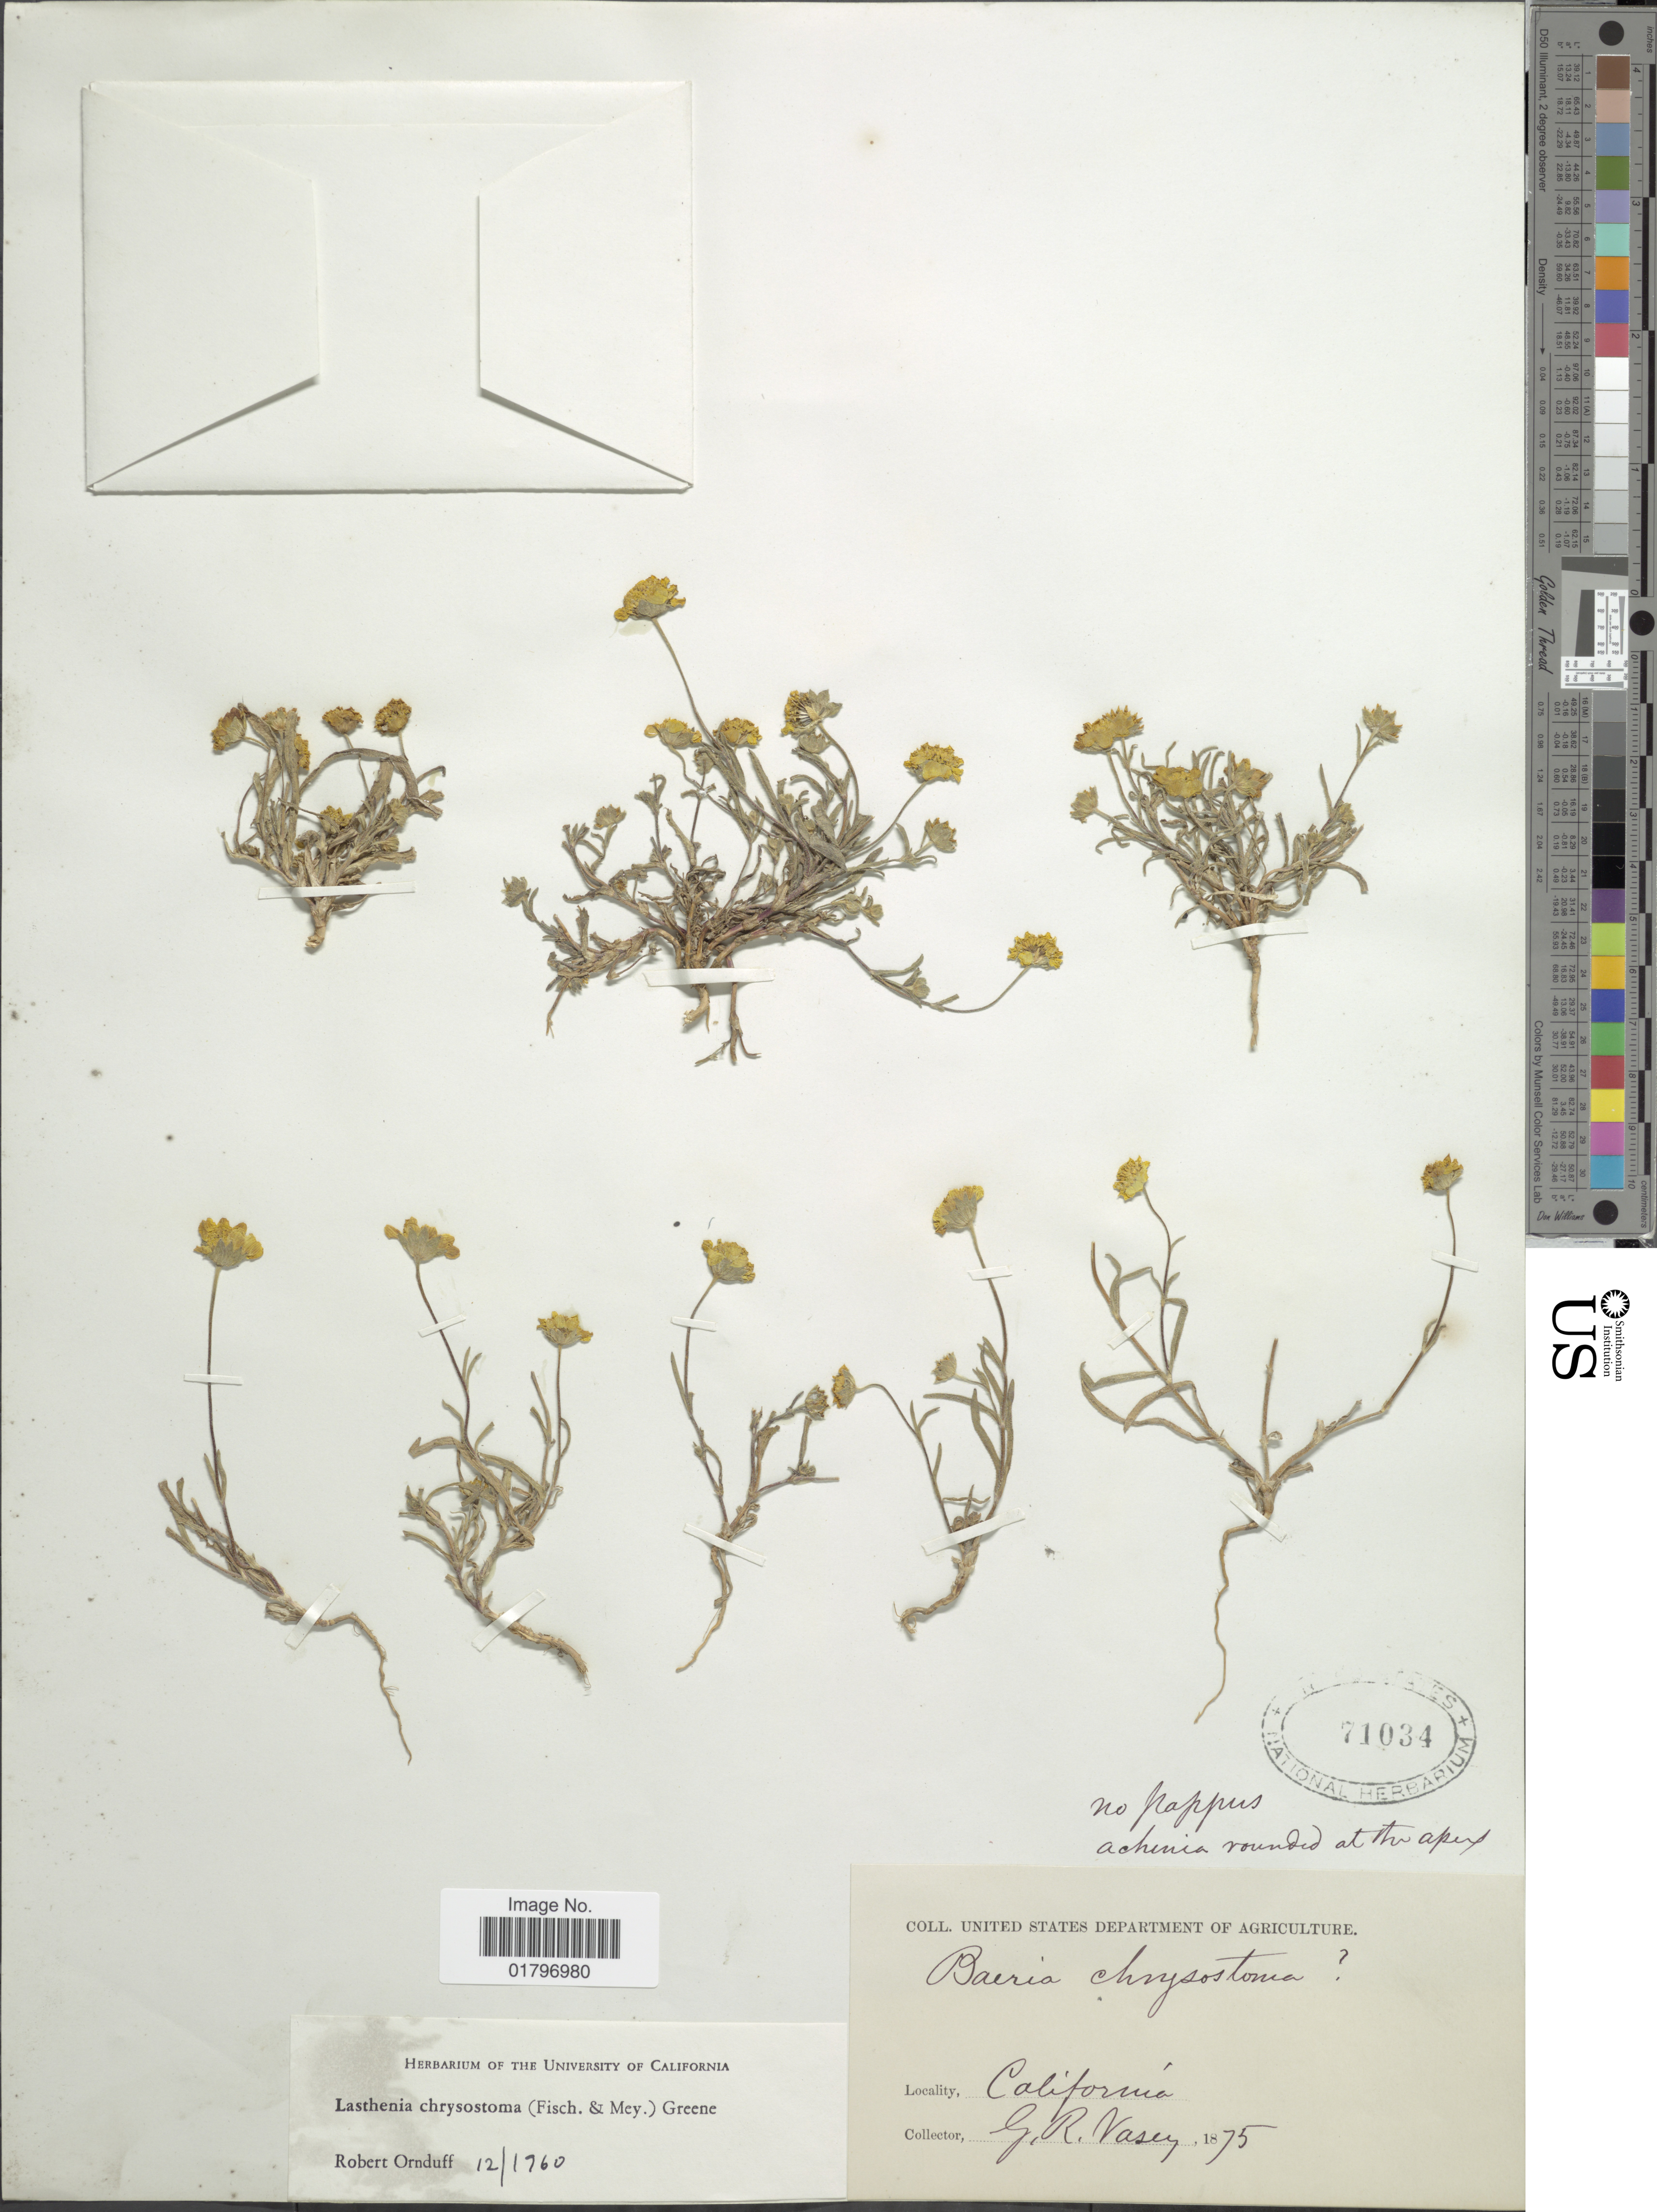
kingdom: Plantae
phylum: Tracheophyta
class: Magnoliopsida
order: Asterales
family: Asteraceae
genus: Lasthenia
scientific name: Lasthenia chrysostoma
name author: (Fisch. & C.A. Mey.) Greene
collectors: G. R. Vasey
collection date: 1875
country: United States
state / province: California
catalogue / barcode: US 71034